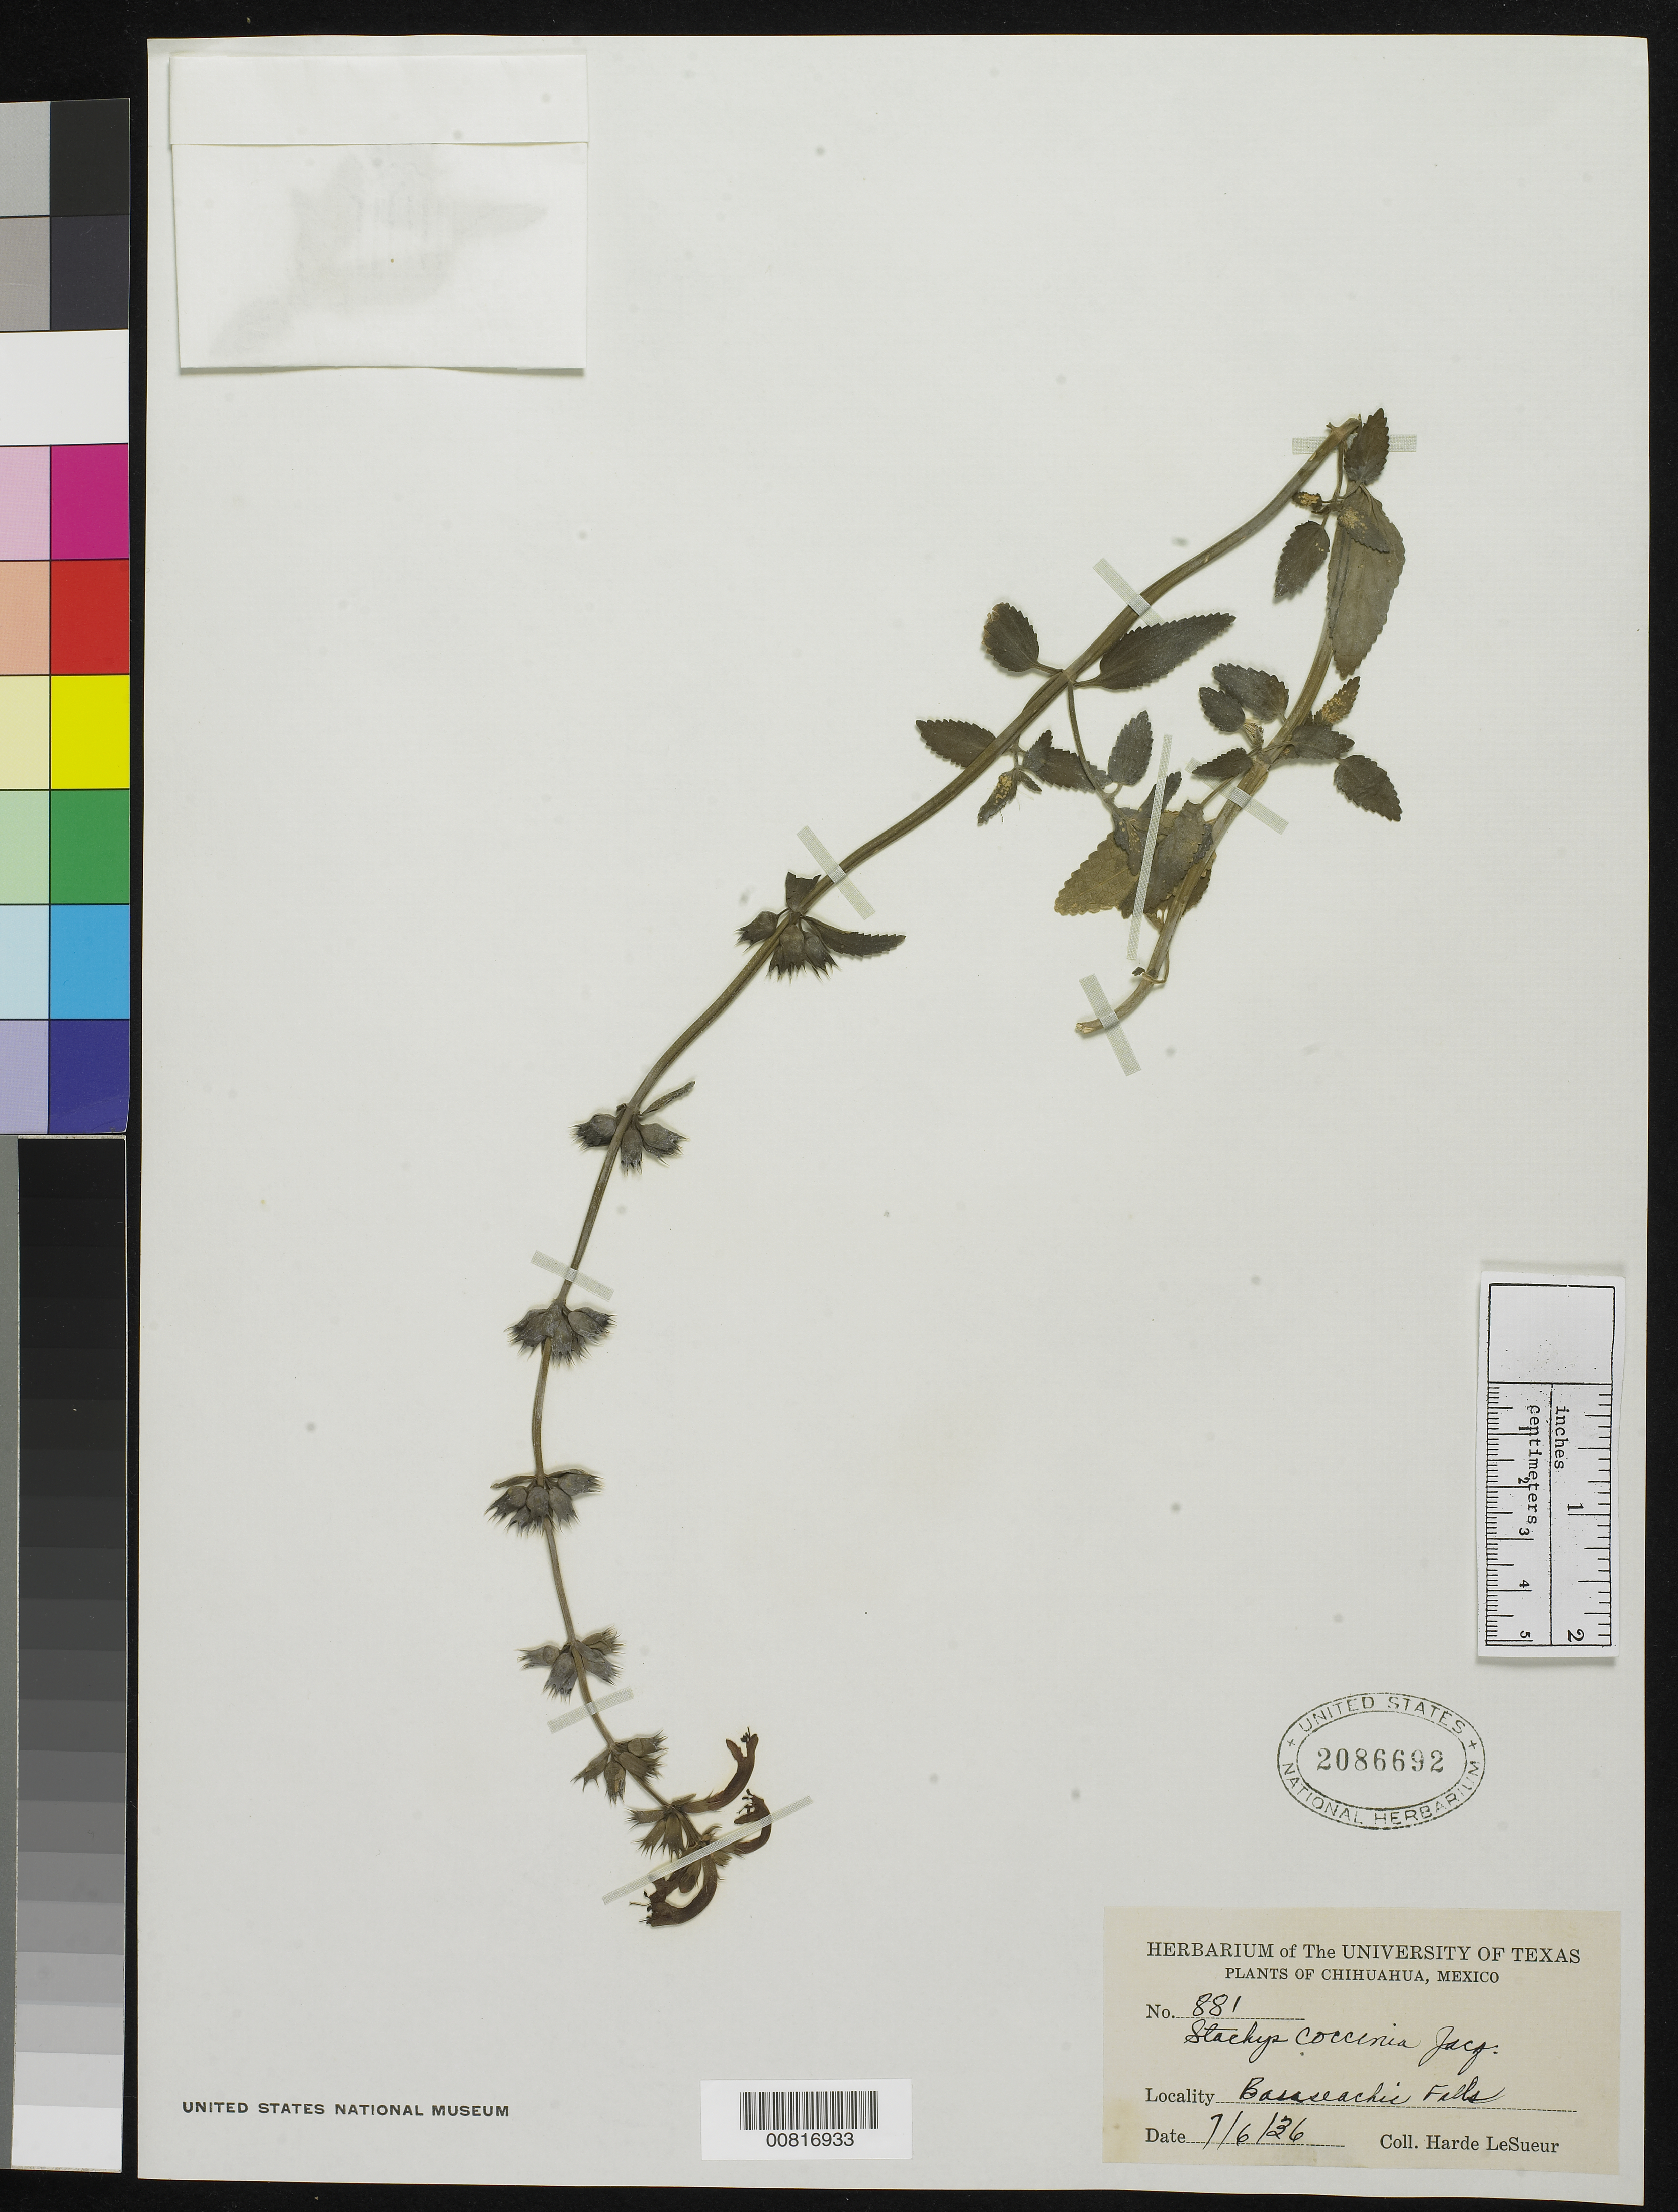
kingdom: Plantae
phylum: Tracheophyta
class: Magnoliopsida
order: Lamiales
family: Lamiaceae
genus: Stachys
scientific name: Stachys coccinea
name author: Ortega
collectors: D. H. LeSueur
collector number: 881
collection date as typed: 06 Jul 1936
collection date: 1936-07-06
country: Mexico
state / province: Chihuahua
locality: Basaseachic Falls, Chihuahua.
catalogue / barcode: US 2086692